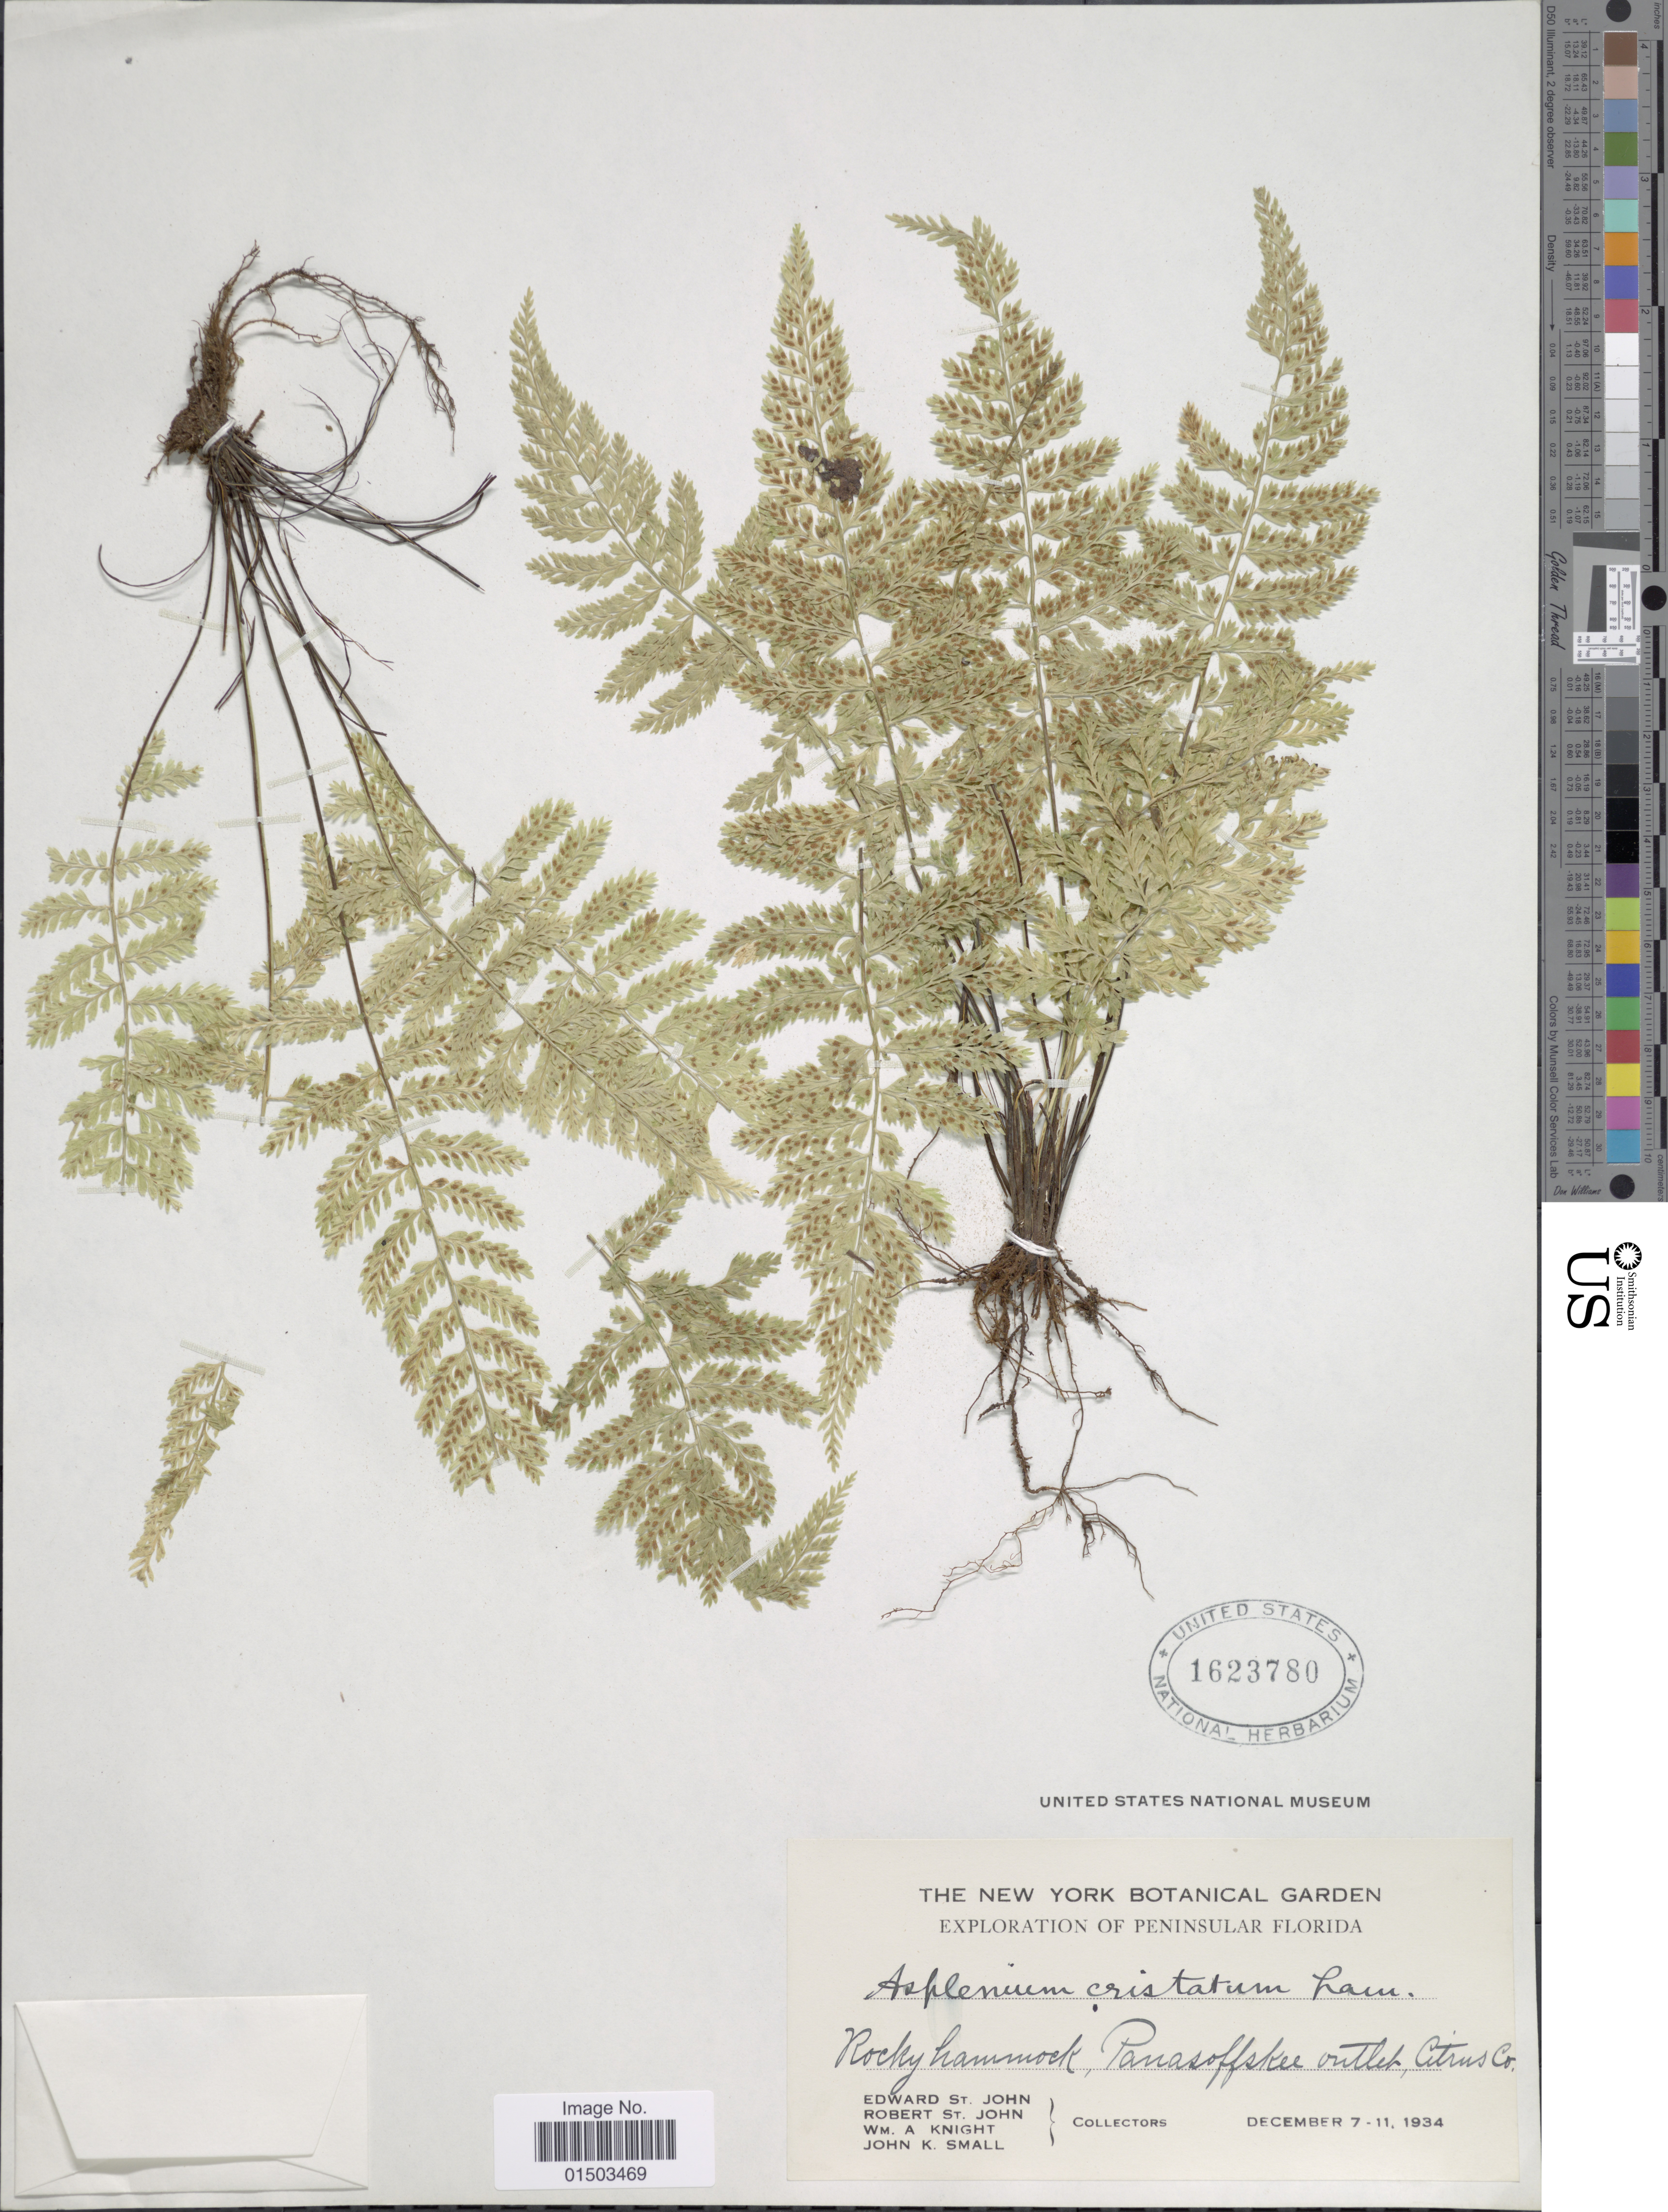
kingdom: Plantae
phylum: Tracheophyta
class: Polypodiopsida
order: Polypodiales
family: Aspleniaceae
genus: Asplenium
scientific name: Asplenium cristatum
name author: Lam.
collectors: E. P. St. John, R. P. St. John, W. Knight & J. K. Small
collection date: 1934-12-07/1934-12-11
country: United States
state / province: Florida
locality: Peninsular Florida. Rocky hammock, Panasoffkee outlet, Citrus Co.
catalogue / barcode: US 1623780